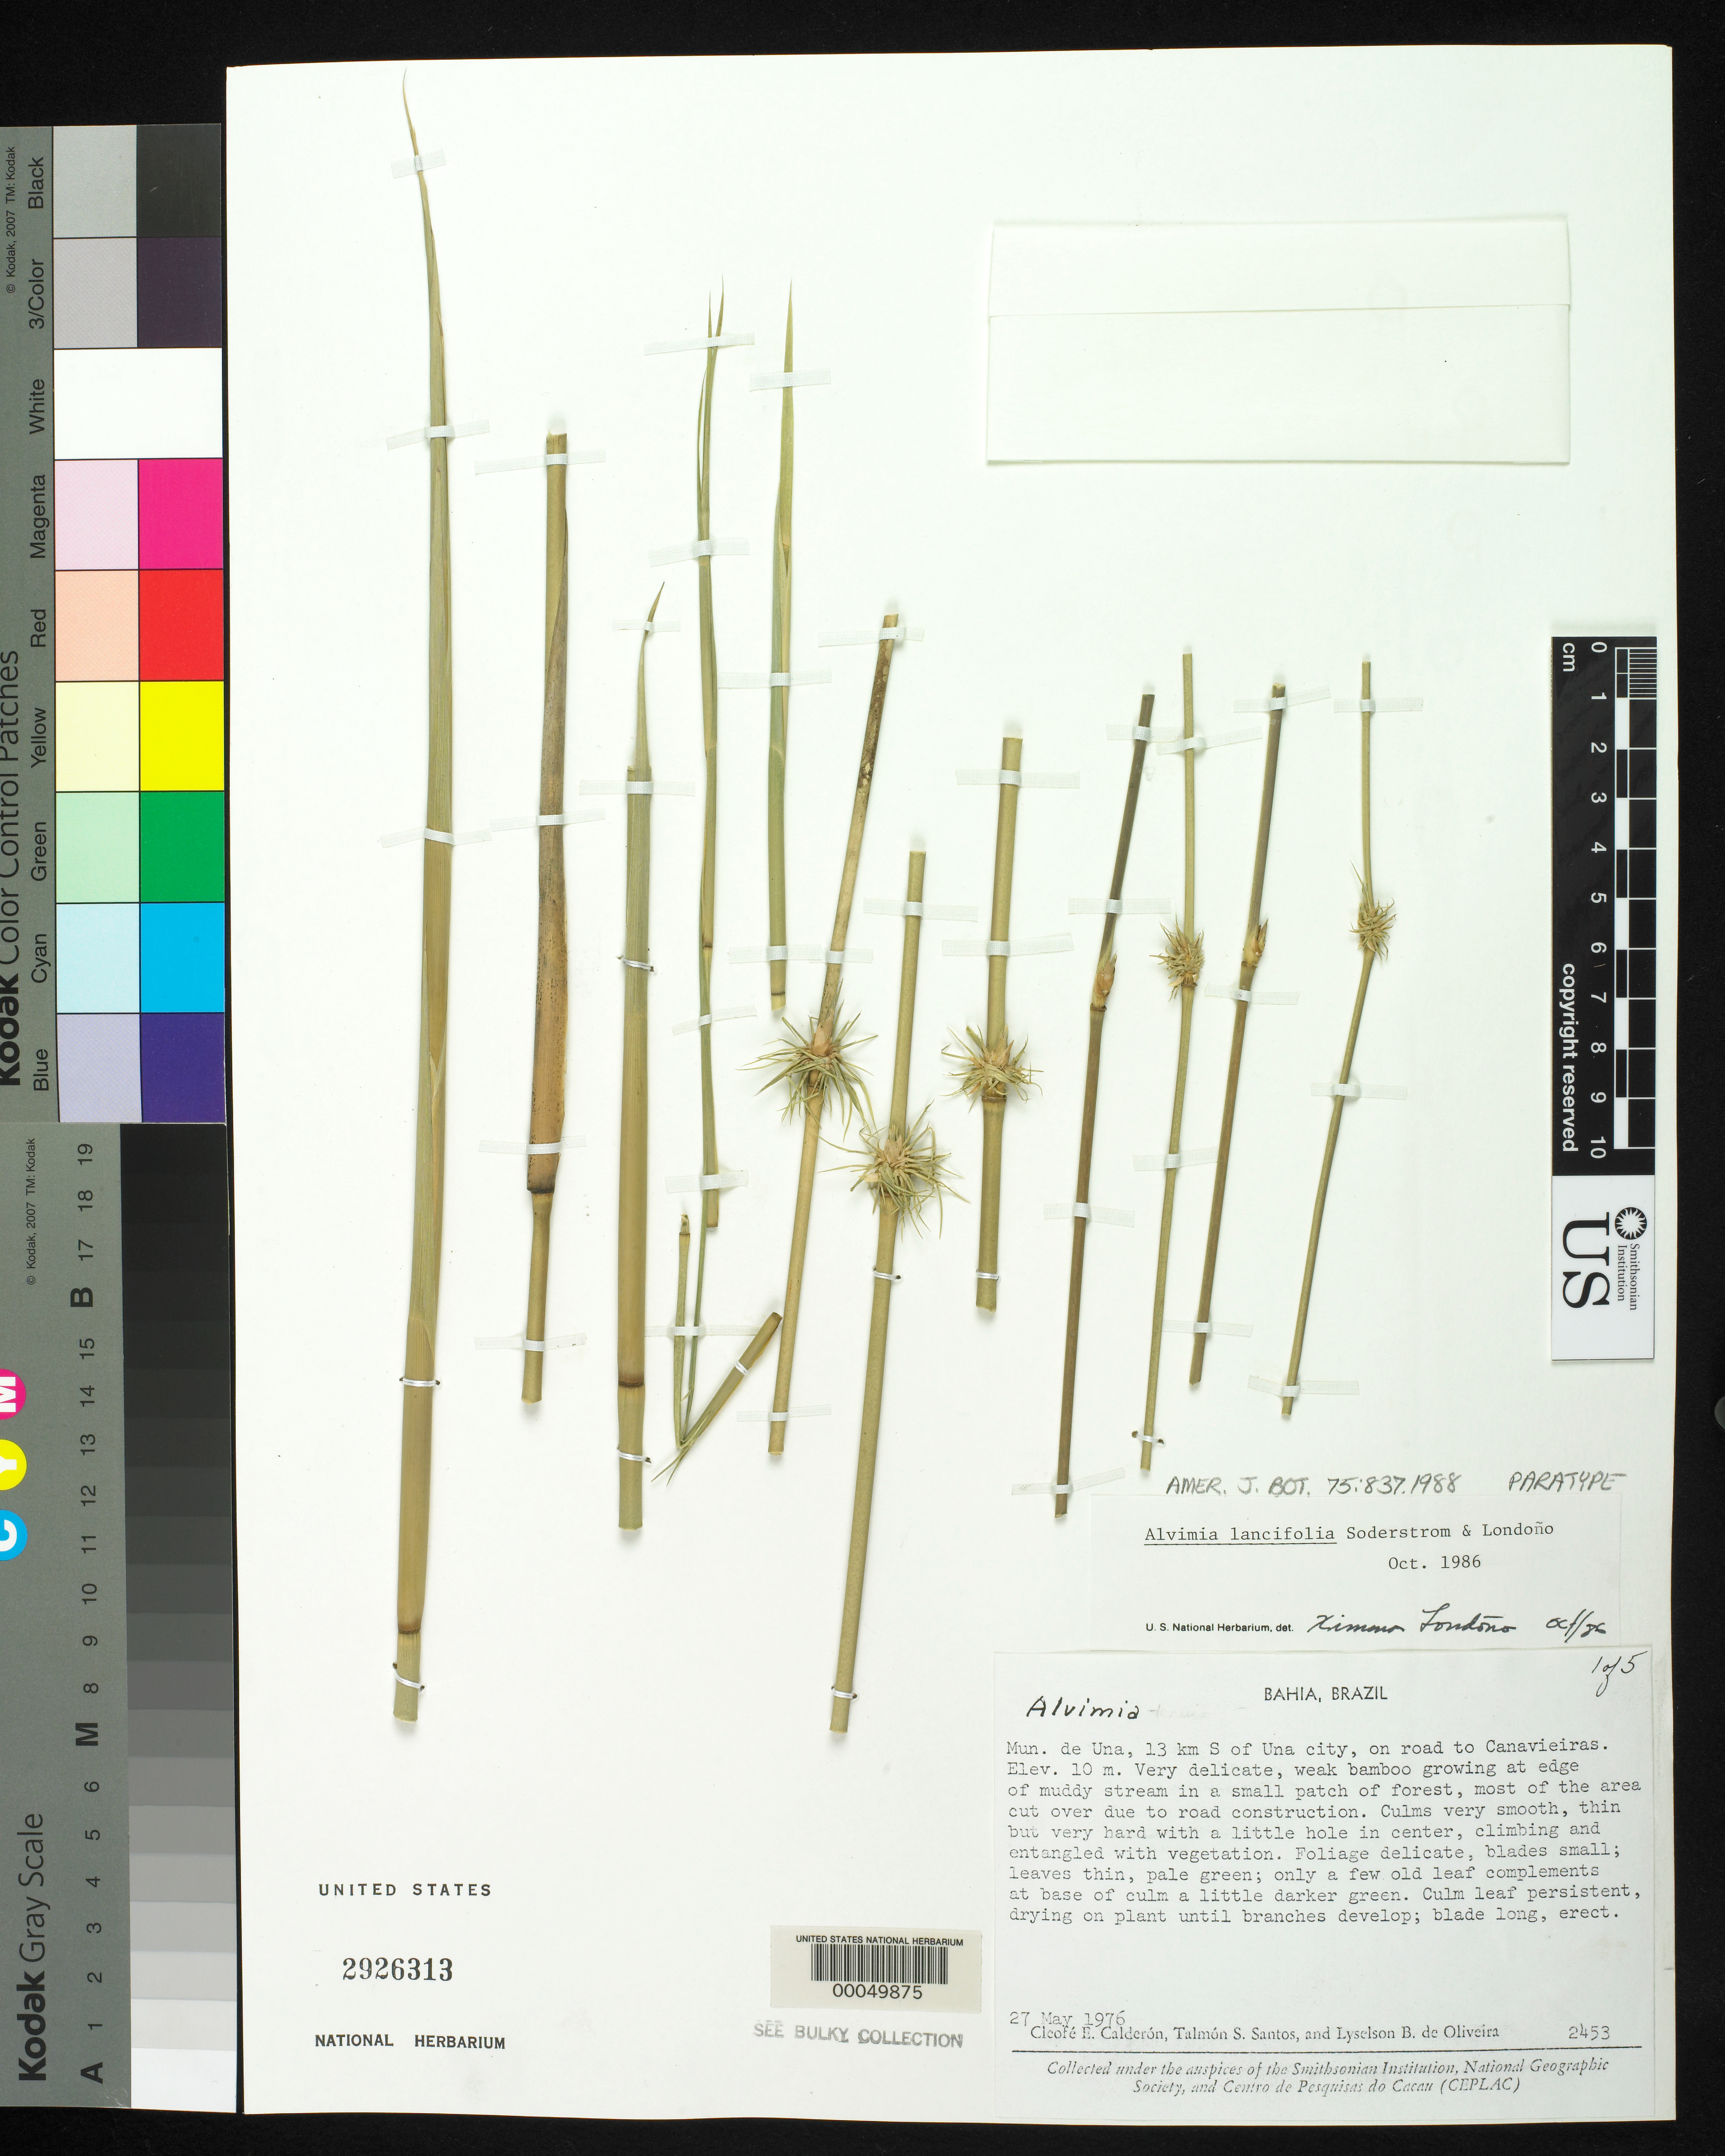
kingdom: Plantae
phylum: Tracheophyta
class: Liliopsida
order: Poales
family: Poaceae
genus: Alvimia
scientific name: Alvimia lancifolia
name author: Soderstr. & Londoño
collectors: C. E. Calderón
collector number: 2453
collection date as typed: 27 May 1976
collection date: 1976-05-27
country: Brazil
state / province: Bahia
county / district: Una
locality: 13 km s of una city, on road to canavieiras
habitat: Muddy stream in small patch of forest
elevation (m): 10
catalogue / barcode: US 2926313